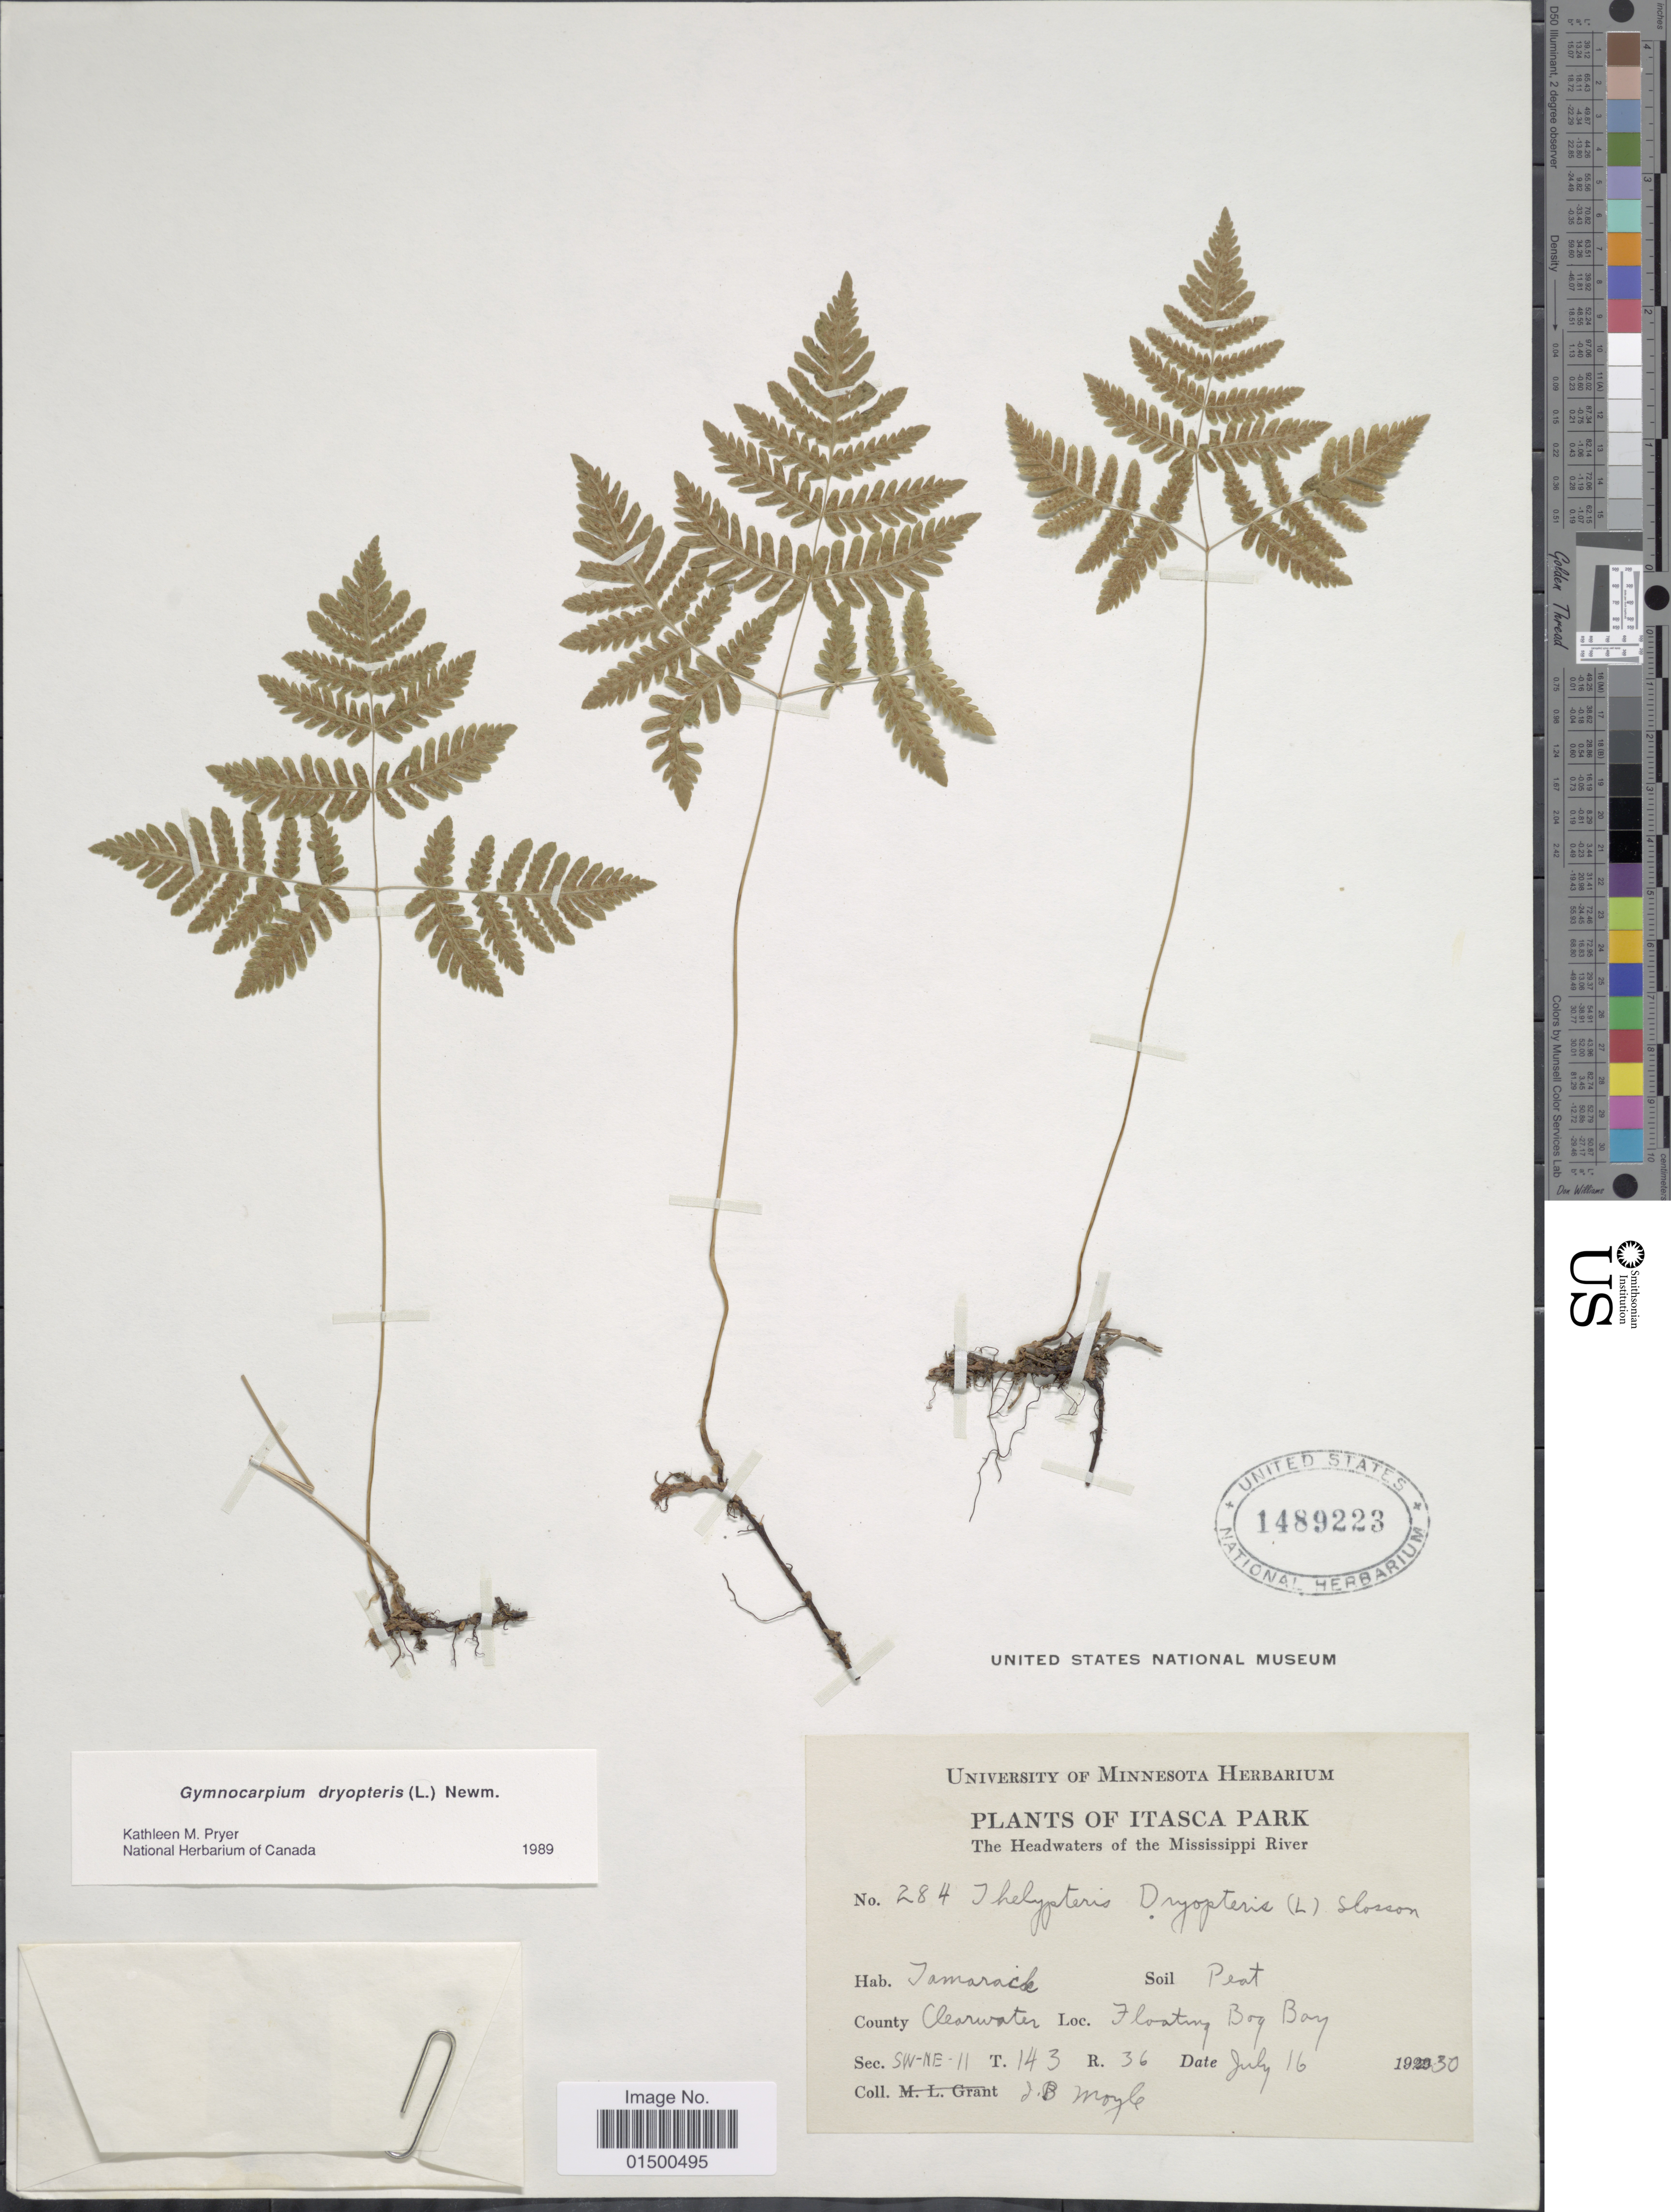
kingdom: Plantae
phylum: Tracheophyta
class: Polypodiopsida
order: Polypodiales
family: Cystopteridaceae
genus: Gymnocarpium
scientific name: Gymnocarpium dryopteris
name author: (L.) Newman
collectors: J. Moyle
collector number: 284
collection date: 1930-07-16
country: United States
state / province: Minnesota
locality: Itasca Park, the Headwaters of the Mississippi River, County Clearwater, Floating Bog Bay Sec. SW-NE-11 T143 R36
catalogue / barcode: US 1489223